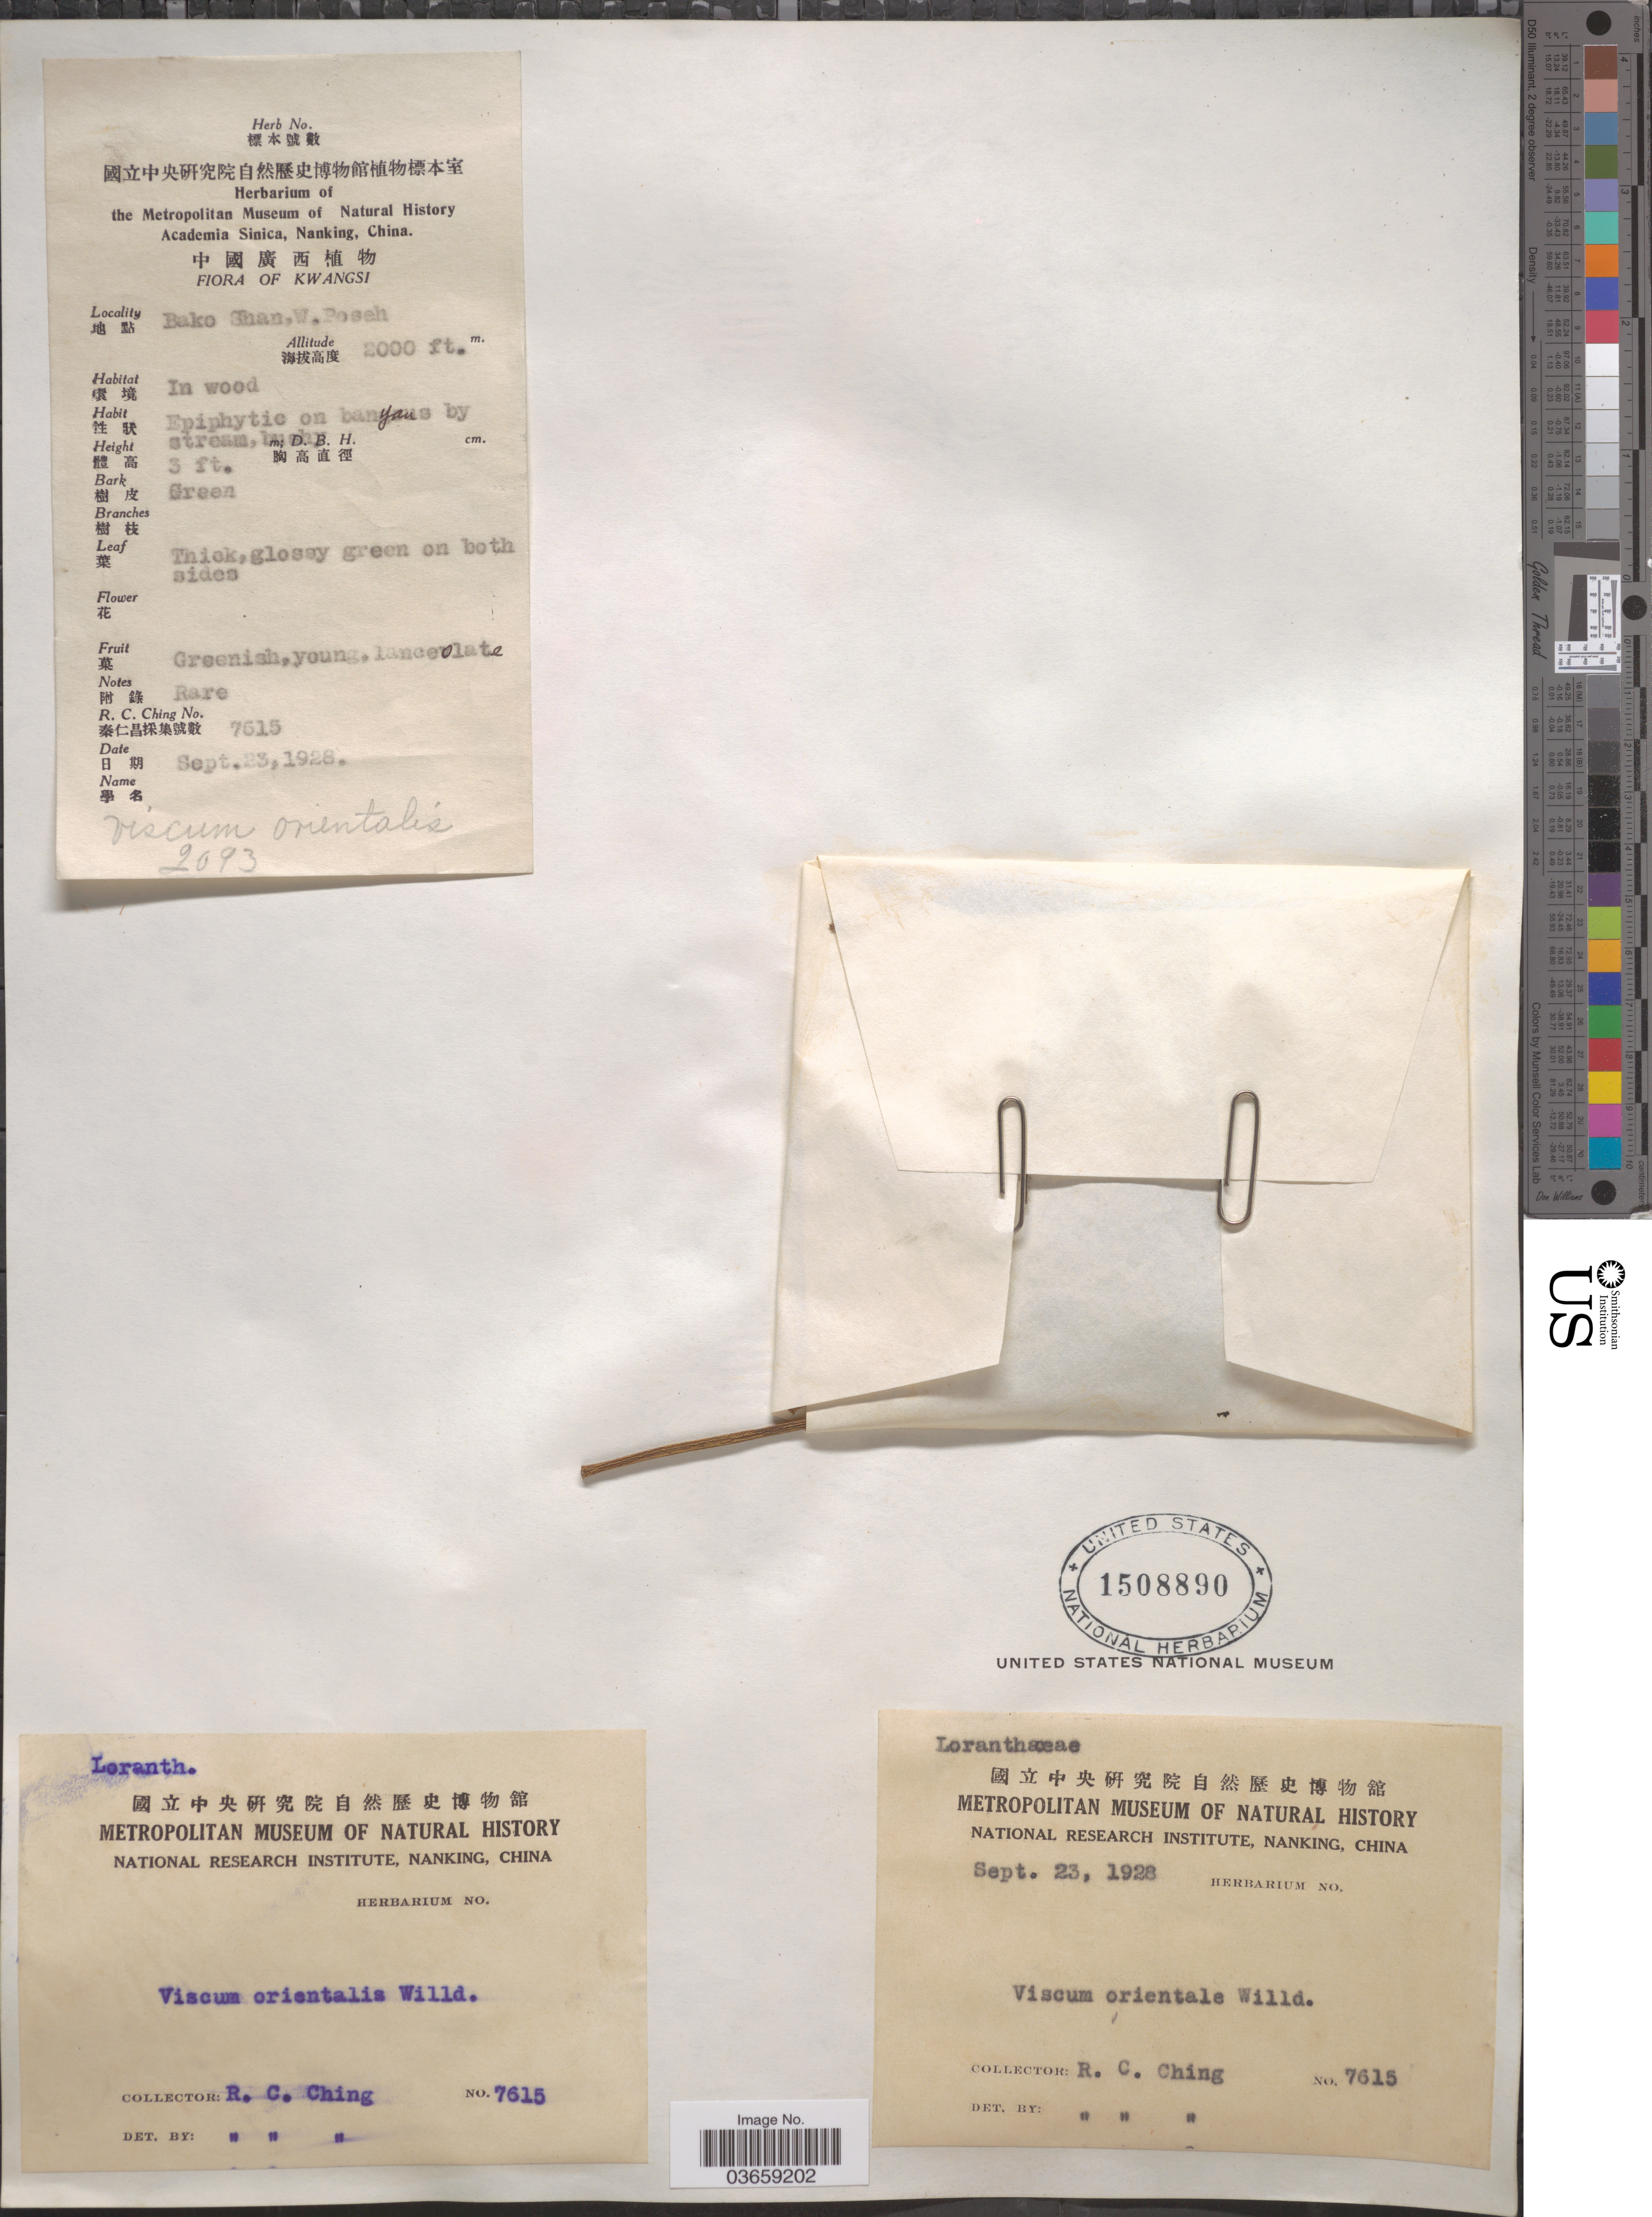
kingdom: Plantae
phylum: Tracheophyta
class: Magnoliopsida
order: Santalales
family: Viscaceae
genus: Viscum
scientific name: Viscum orientale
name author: DC.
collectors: R. C. Ching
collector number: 7615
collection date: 1928-09-23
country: China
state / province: Guangxi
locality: Kwangsi. Bako Shan, W. Poseh.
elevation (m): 610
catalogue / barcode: US 1508890